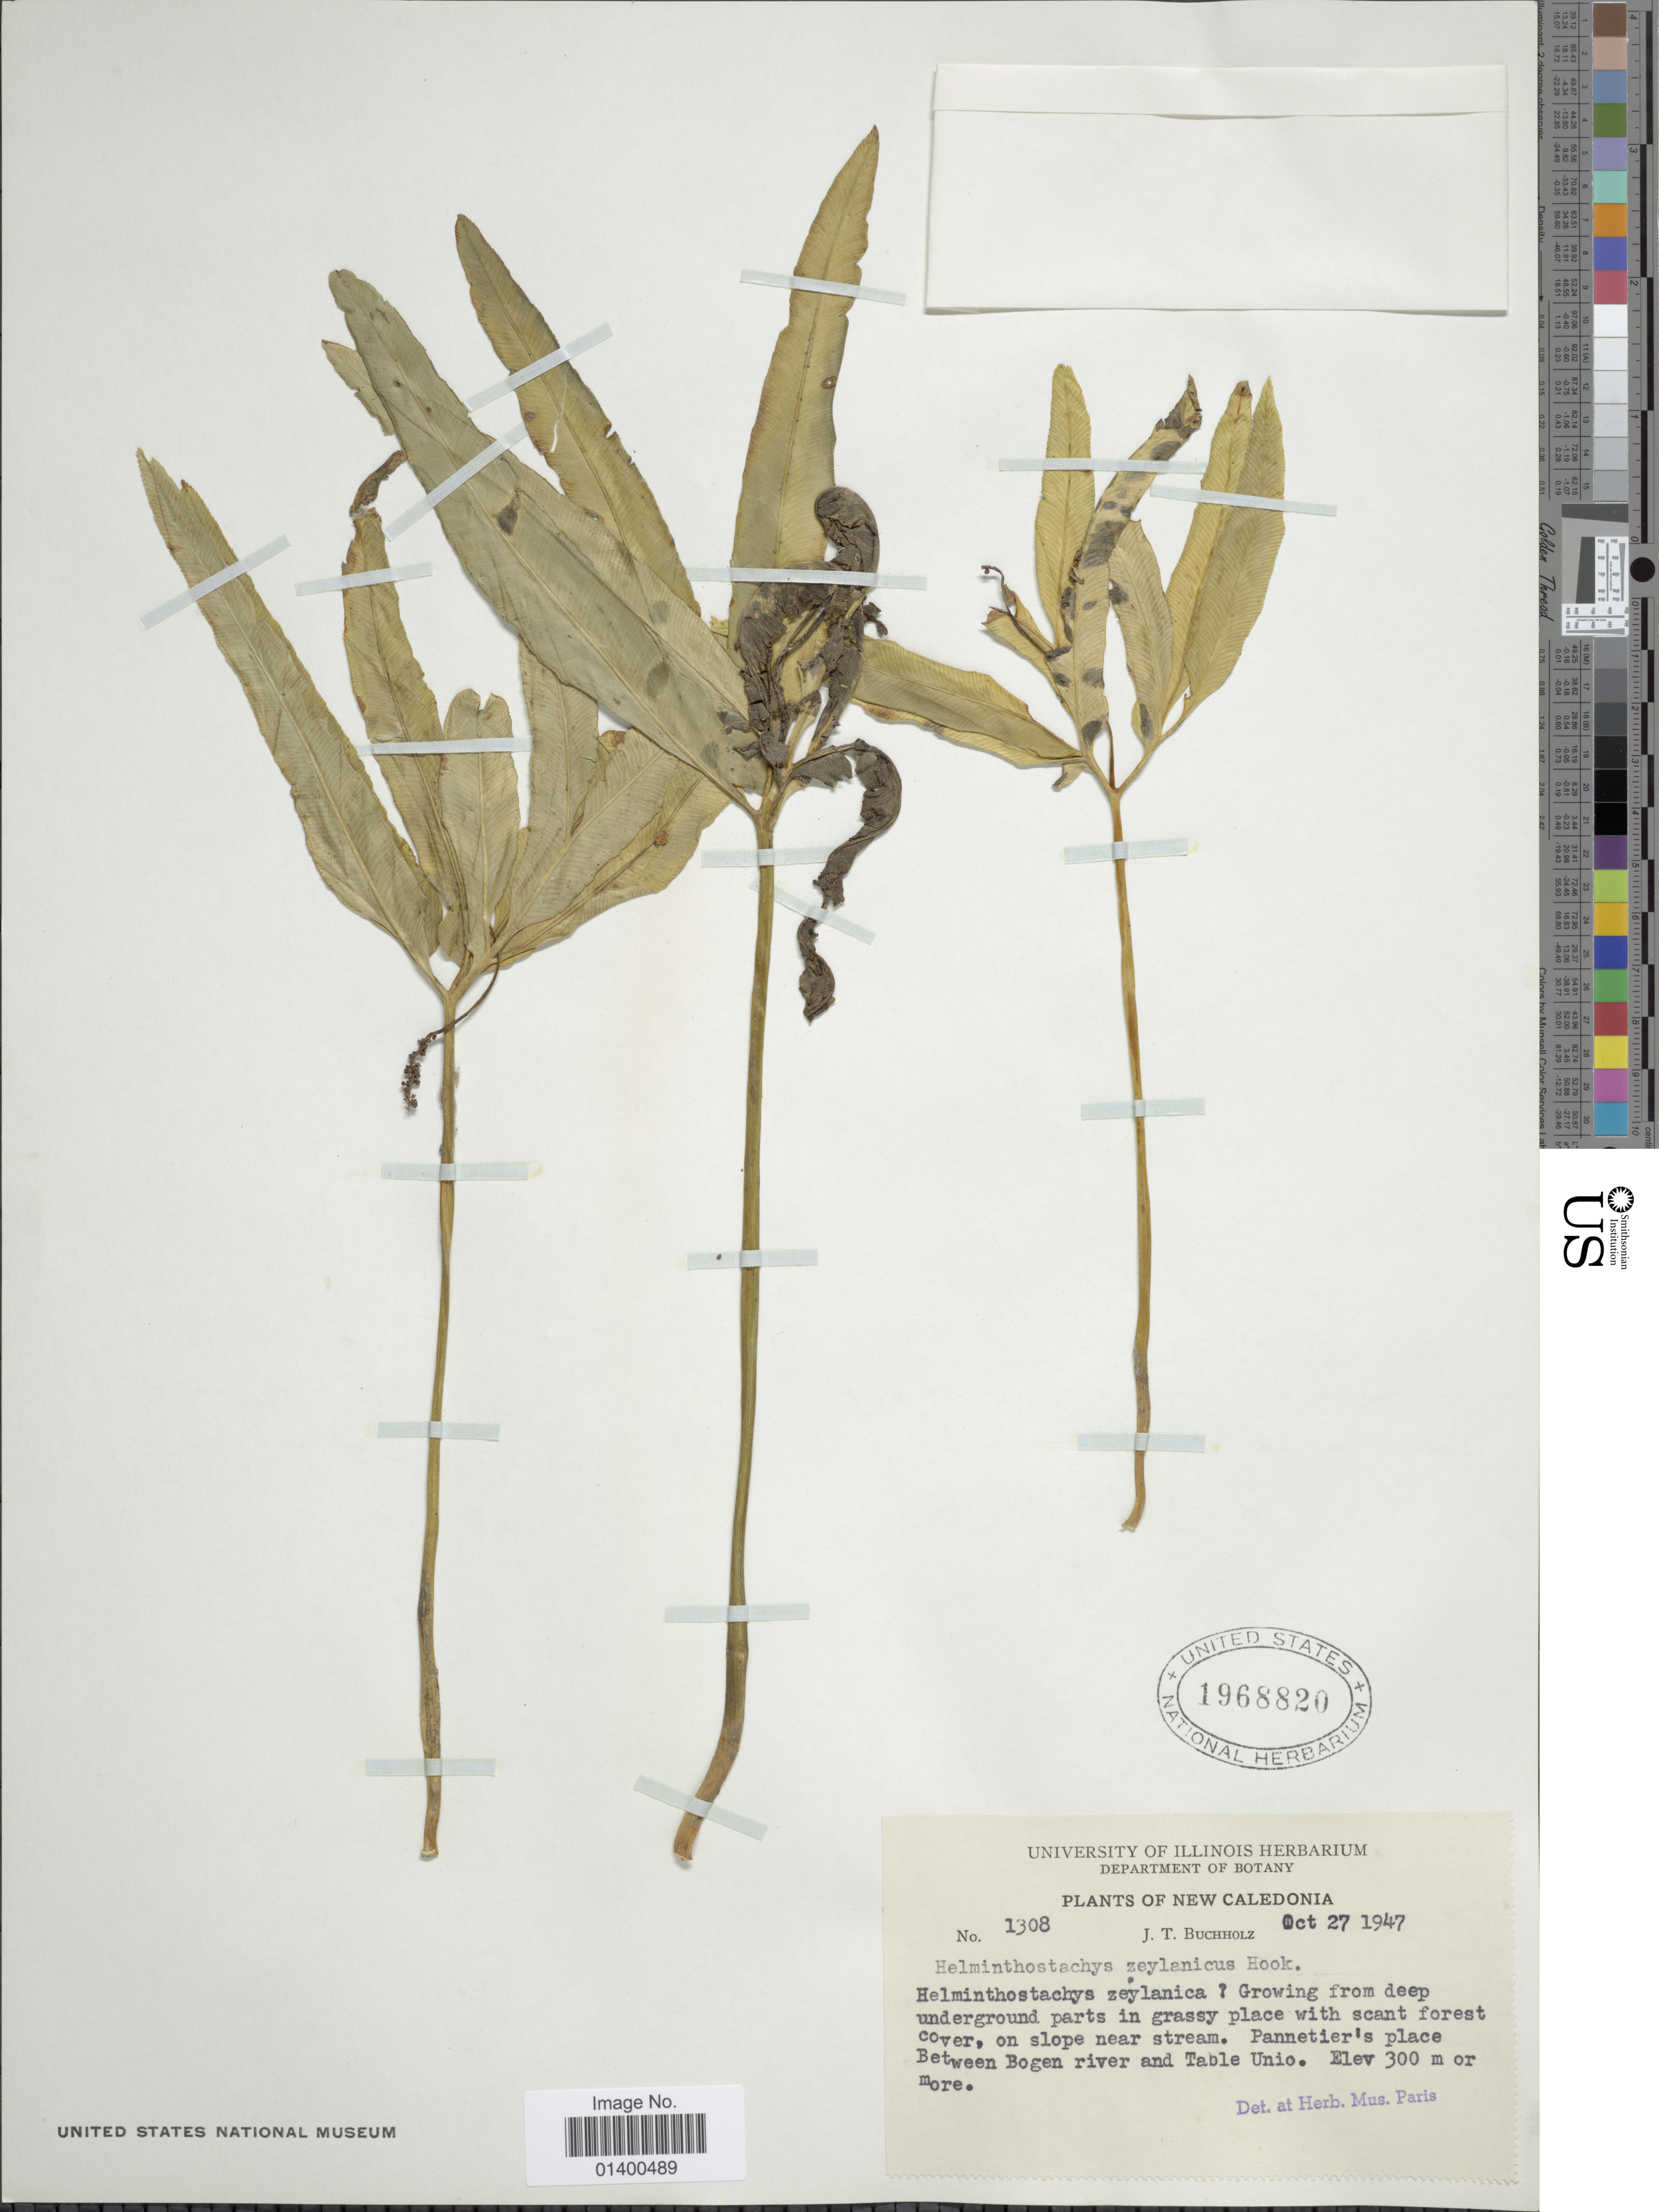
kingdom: Plantae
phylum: Tracheophyta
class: Polypodiopsida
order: Ophioglossales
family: Ophioglossaceae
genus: Helminthostachys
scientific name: Helminthostachys zeylanica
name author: (L.) Hook.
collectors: J. T. Buchholz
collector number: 1308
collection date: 1947-10-27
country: New Caledonia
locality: Pannetier's place, between Bogen river and Table Unio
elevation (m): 300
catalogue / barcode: US 1968820